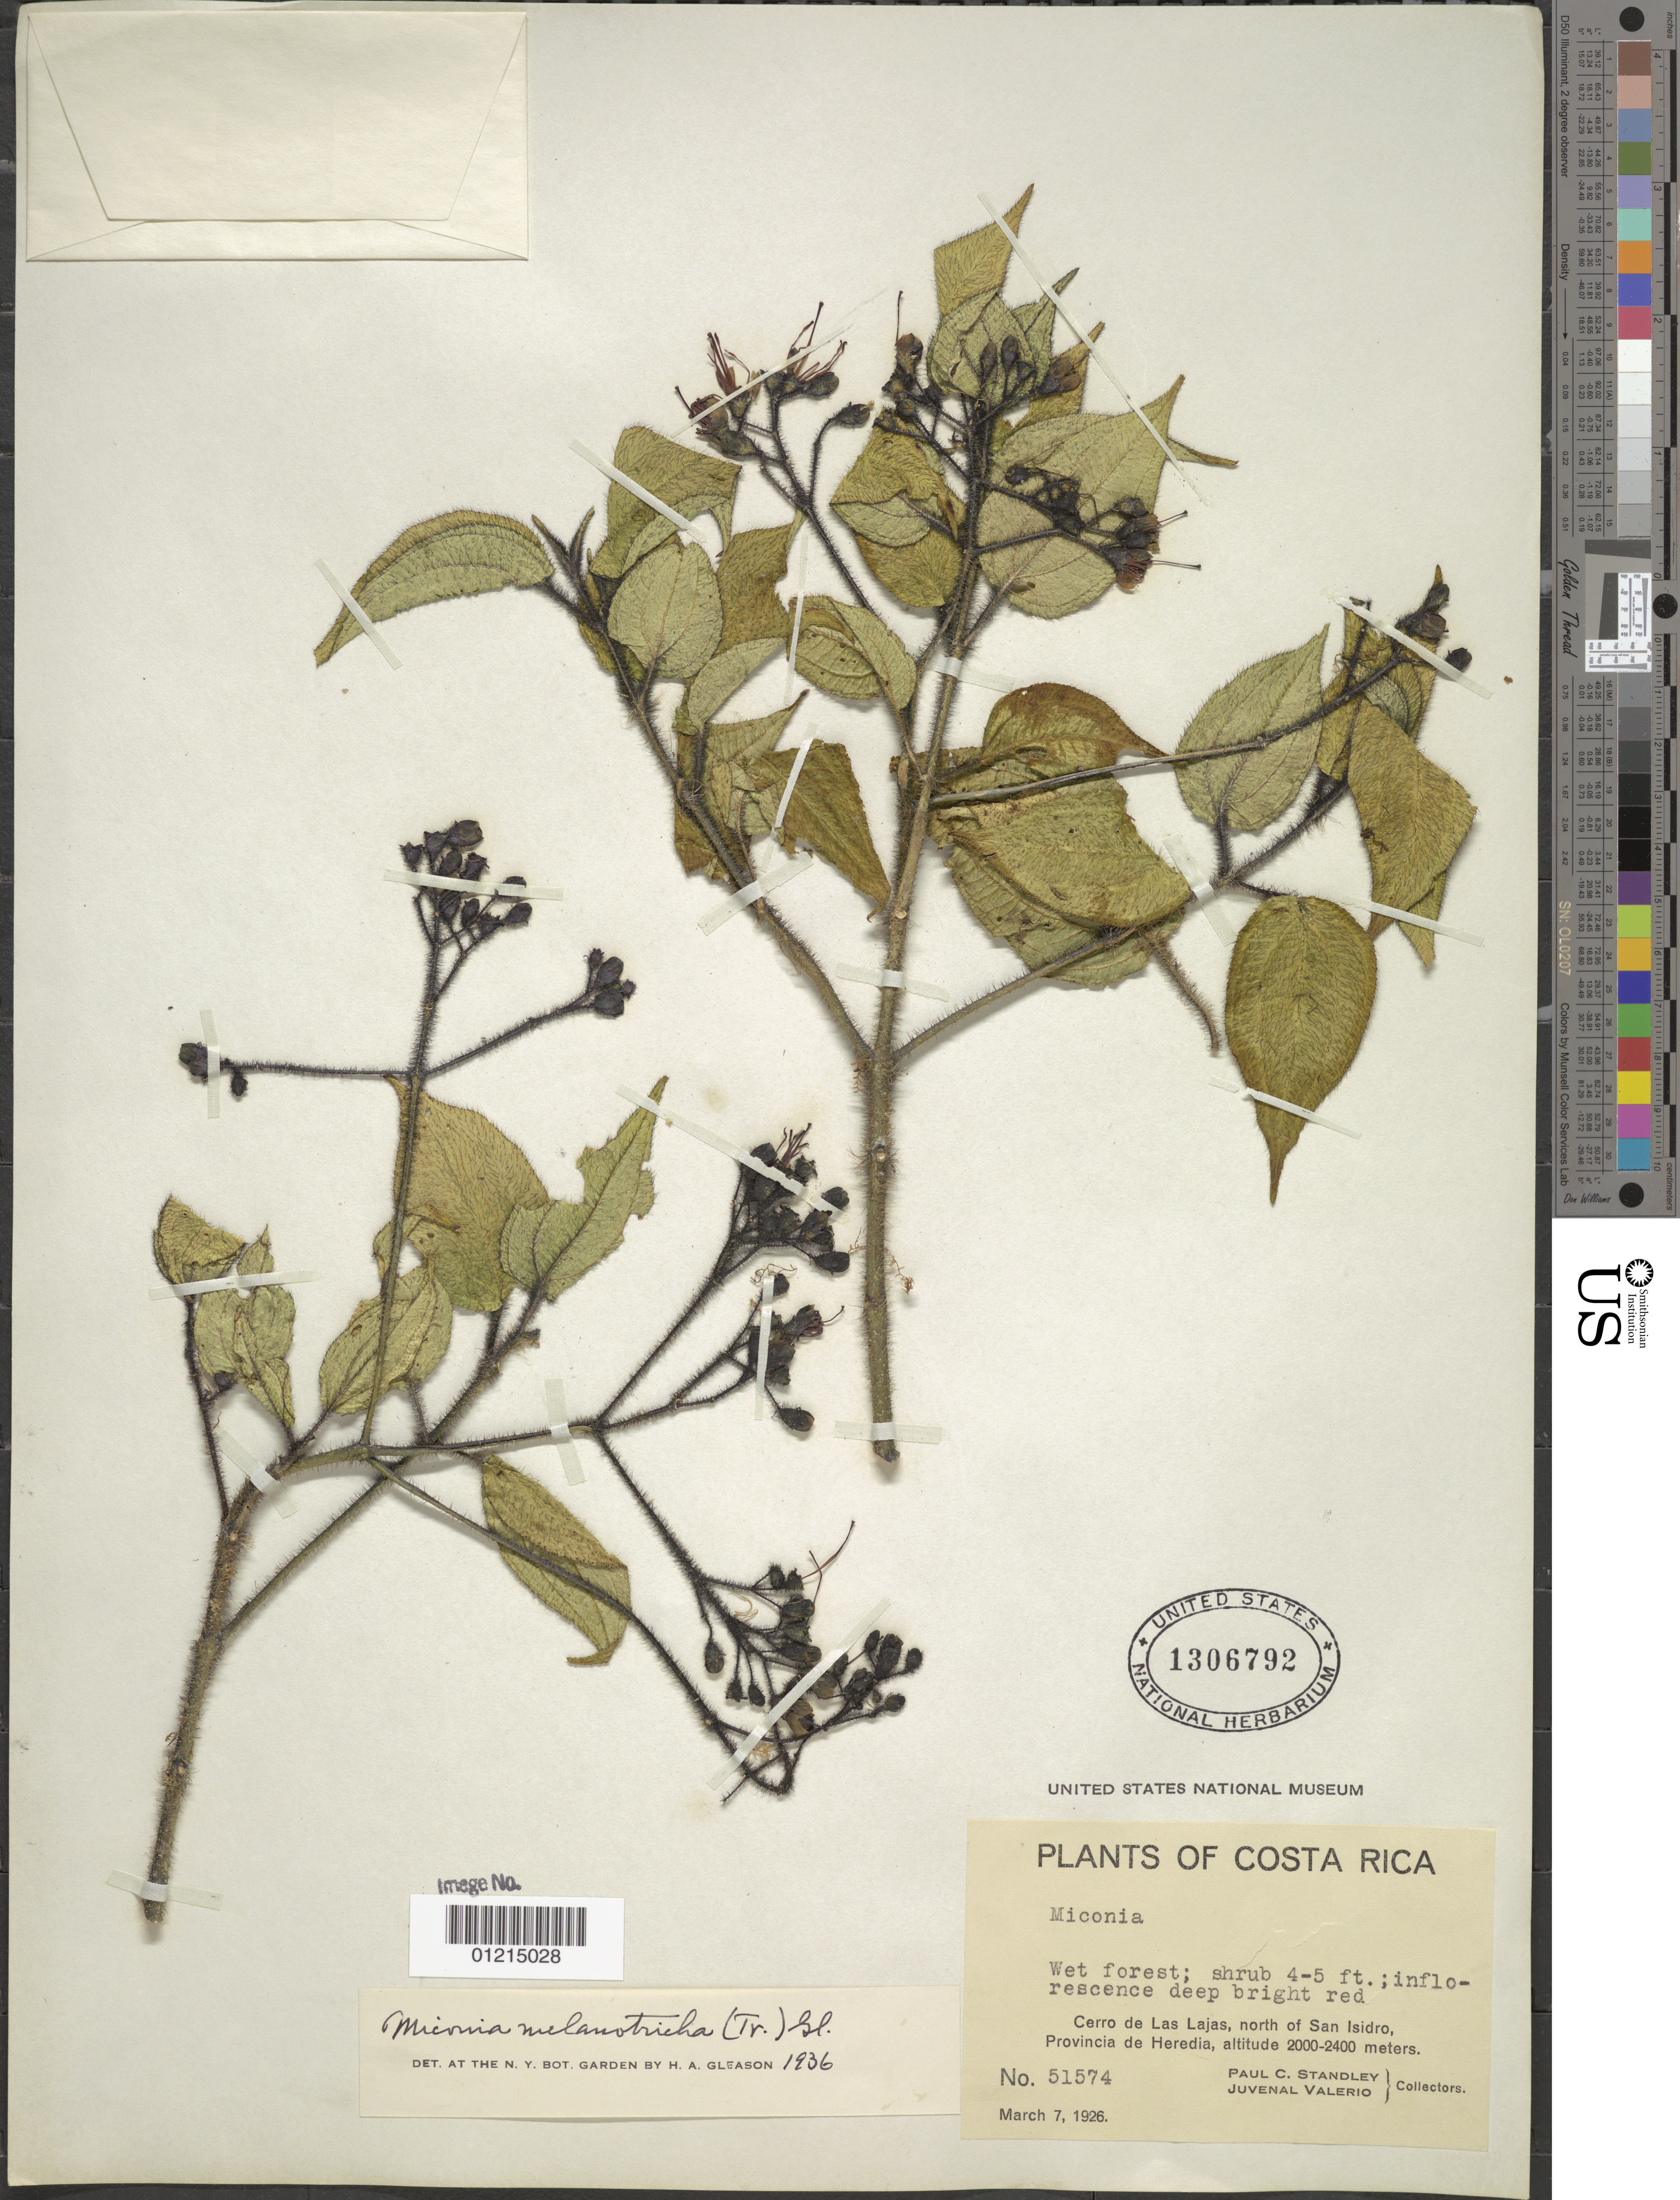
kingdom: Plantae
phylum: Tracheophyta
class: Magnoliopsida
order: Myrtales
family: Melastomataceae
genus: Miconia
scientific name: Miconia melanotricha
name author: (Triana) Gleason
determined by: Gleason, H. A.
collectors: P. C. Standley & J. Valerio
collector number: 51574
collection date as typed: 7 Mar 1926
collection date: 1926-03-07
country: Costa Rica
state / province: Heredia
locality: Cerro de Las Lajas, north of San Isidro.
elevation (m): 2000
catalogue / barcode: US 1306792